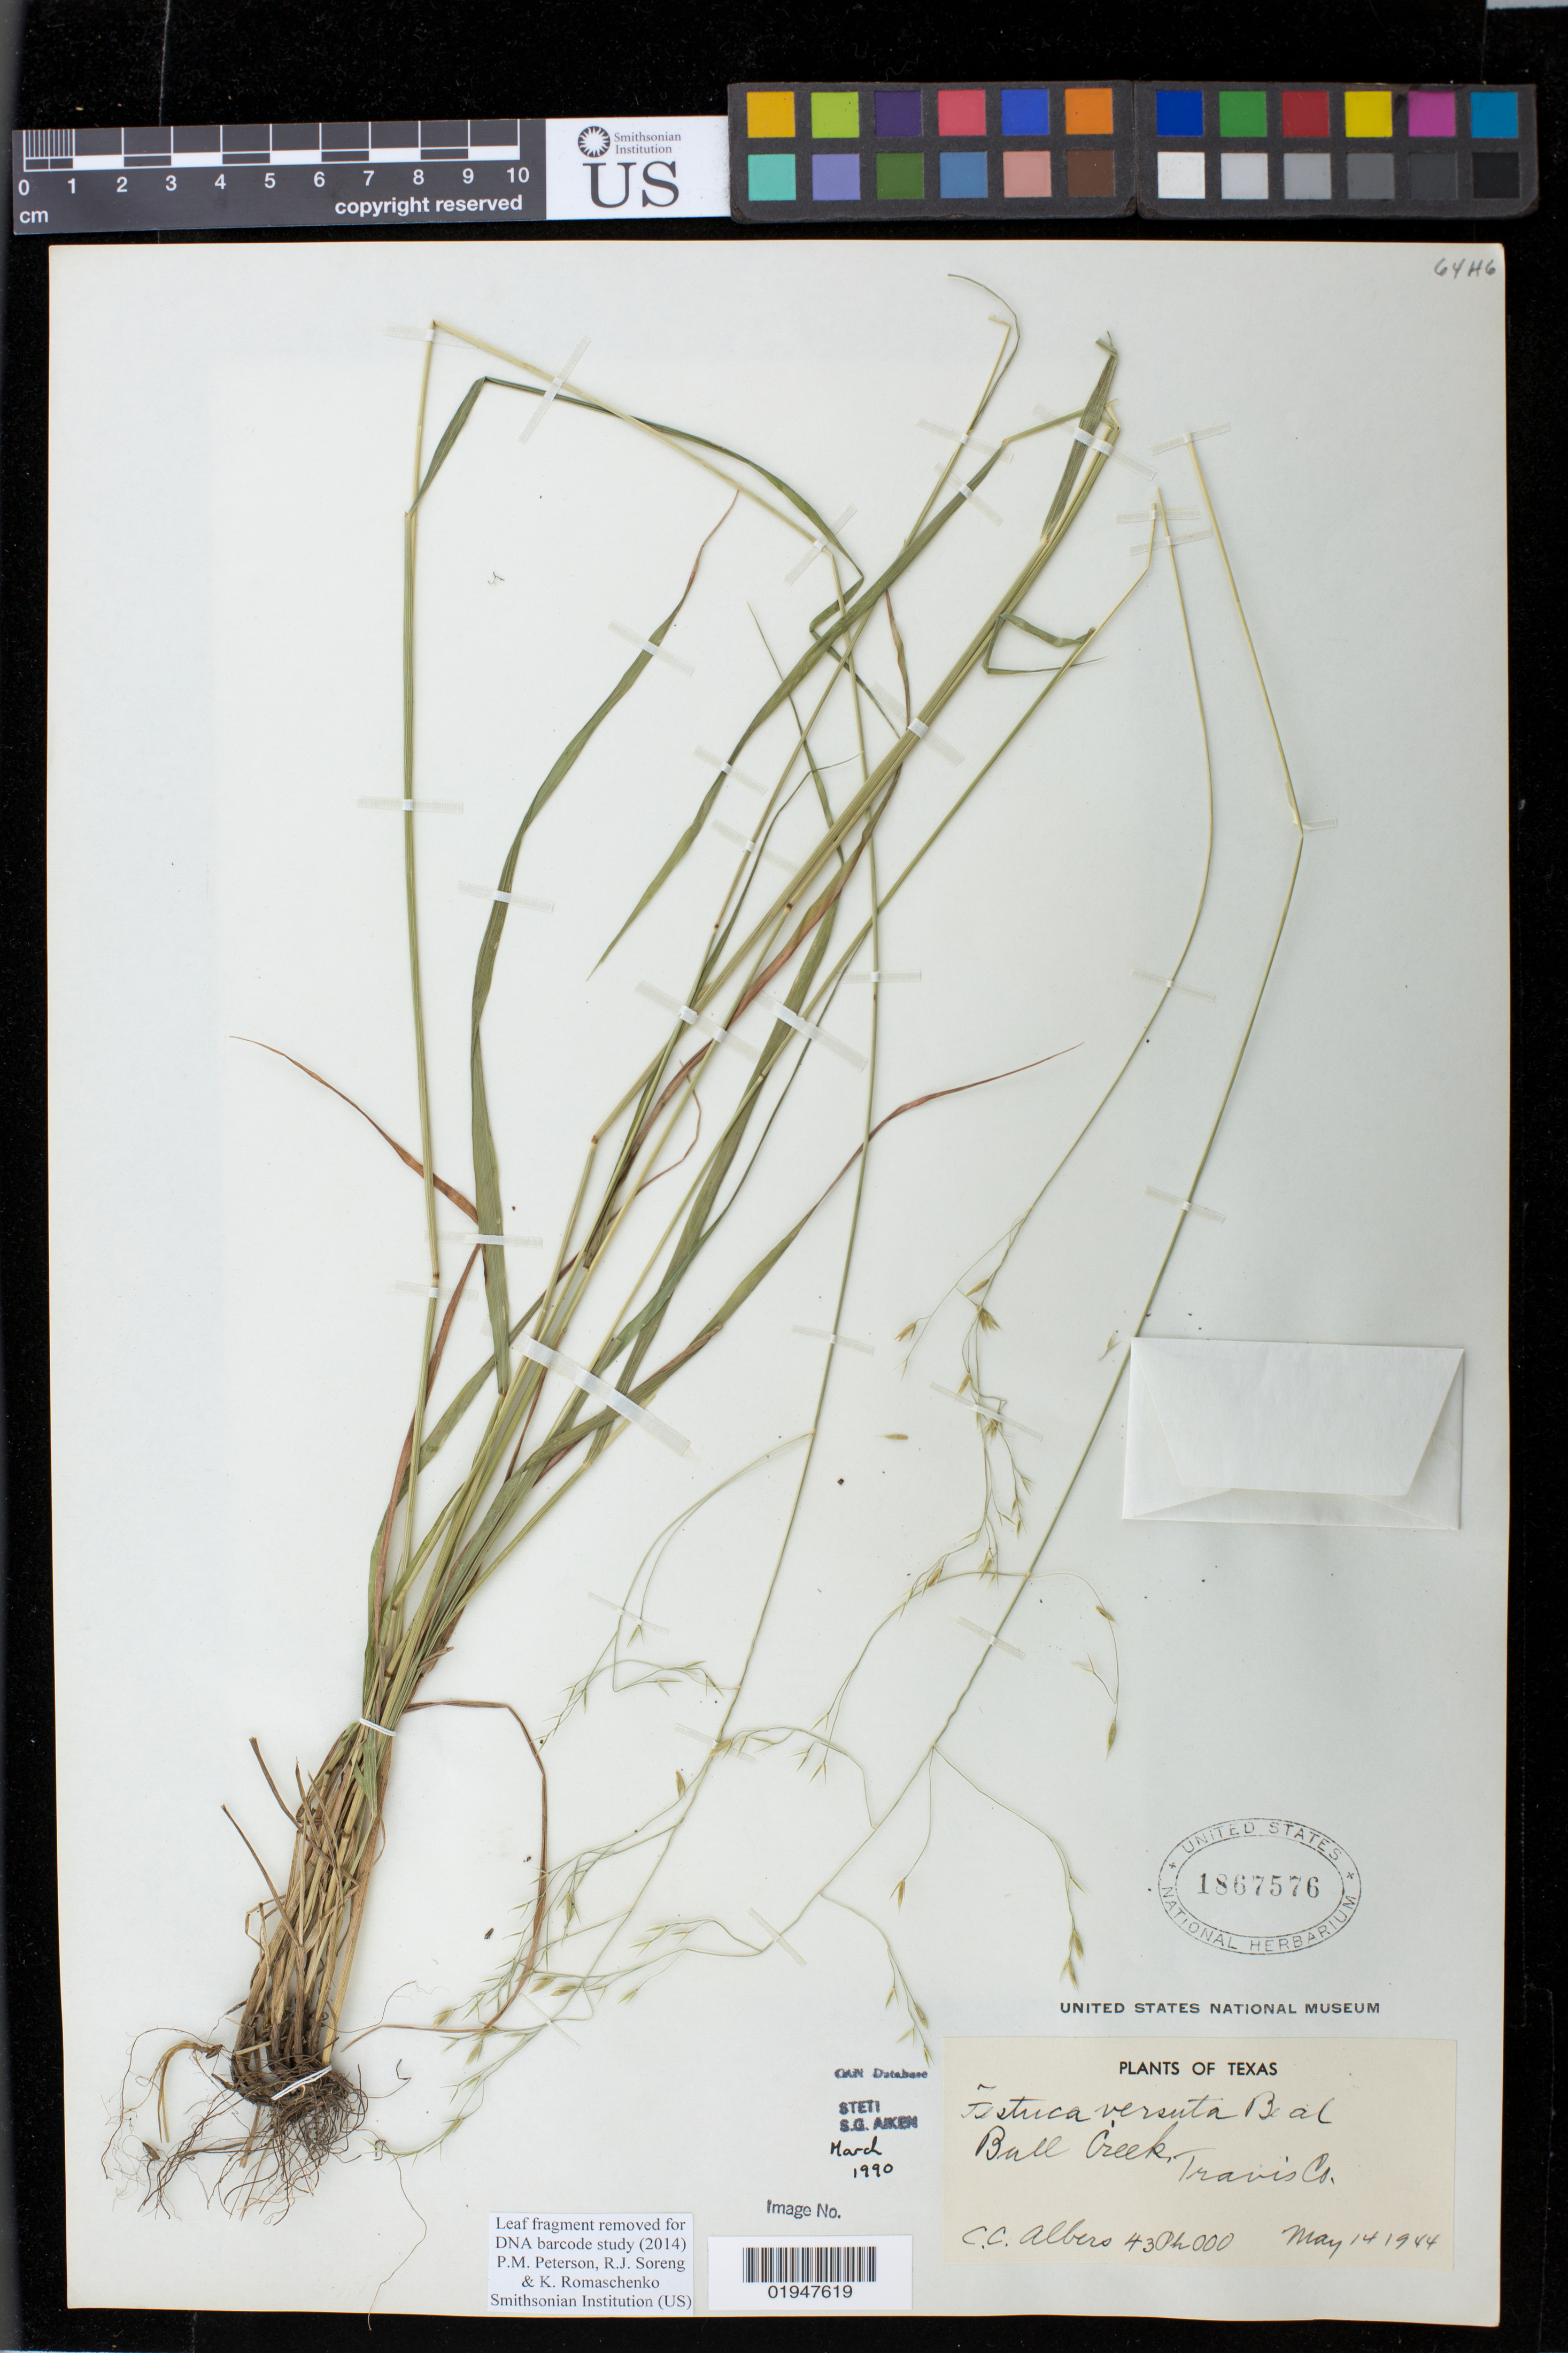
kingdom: Plantae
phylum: Tracheophyta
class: Liliopsida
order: Poales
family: Poaceae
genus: Festuca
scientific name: Festuca versuta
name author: W.J. Beal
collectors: C. Albers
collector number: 43Ph000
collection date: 1944-05-14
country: United States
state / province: Texas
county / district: Travis County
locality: Bull Creek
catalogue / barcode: US 1867576